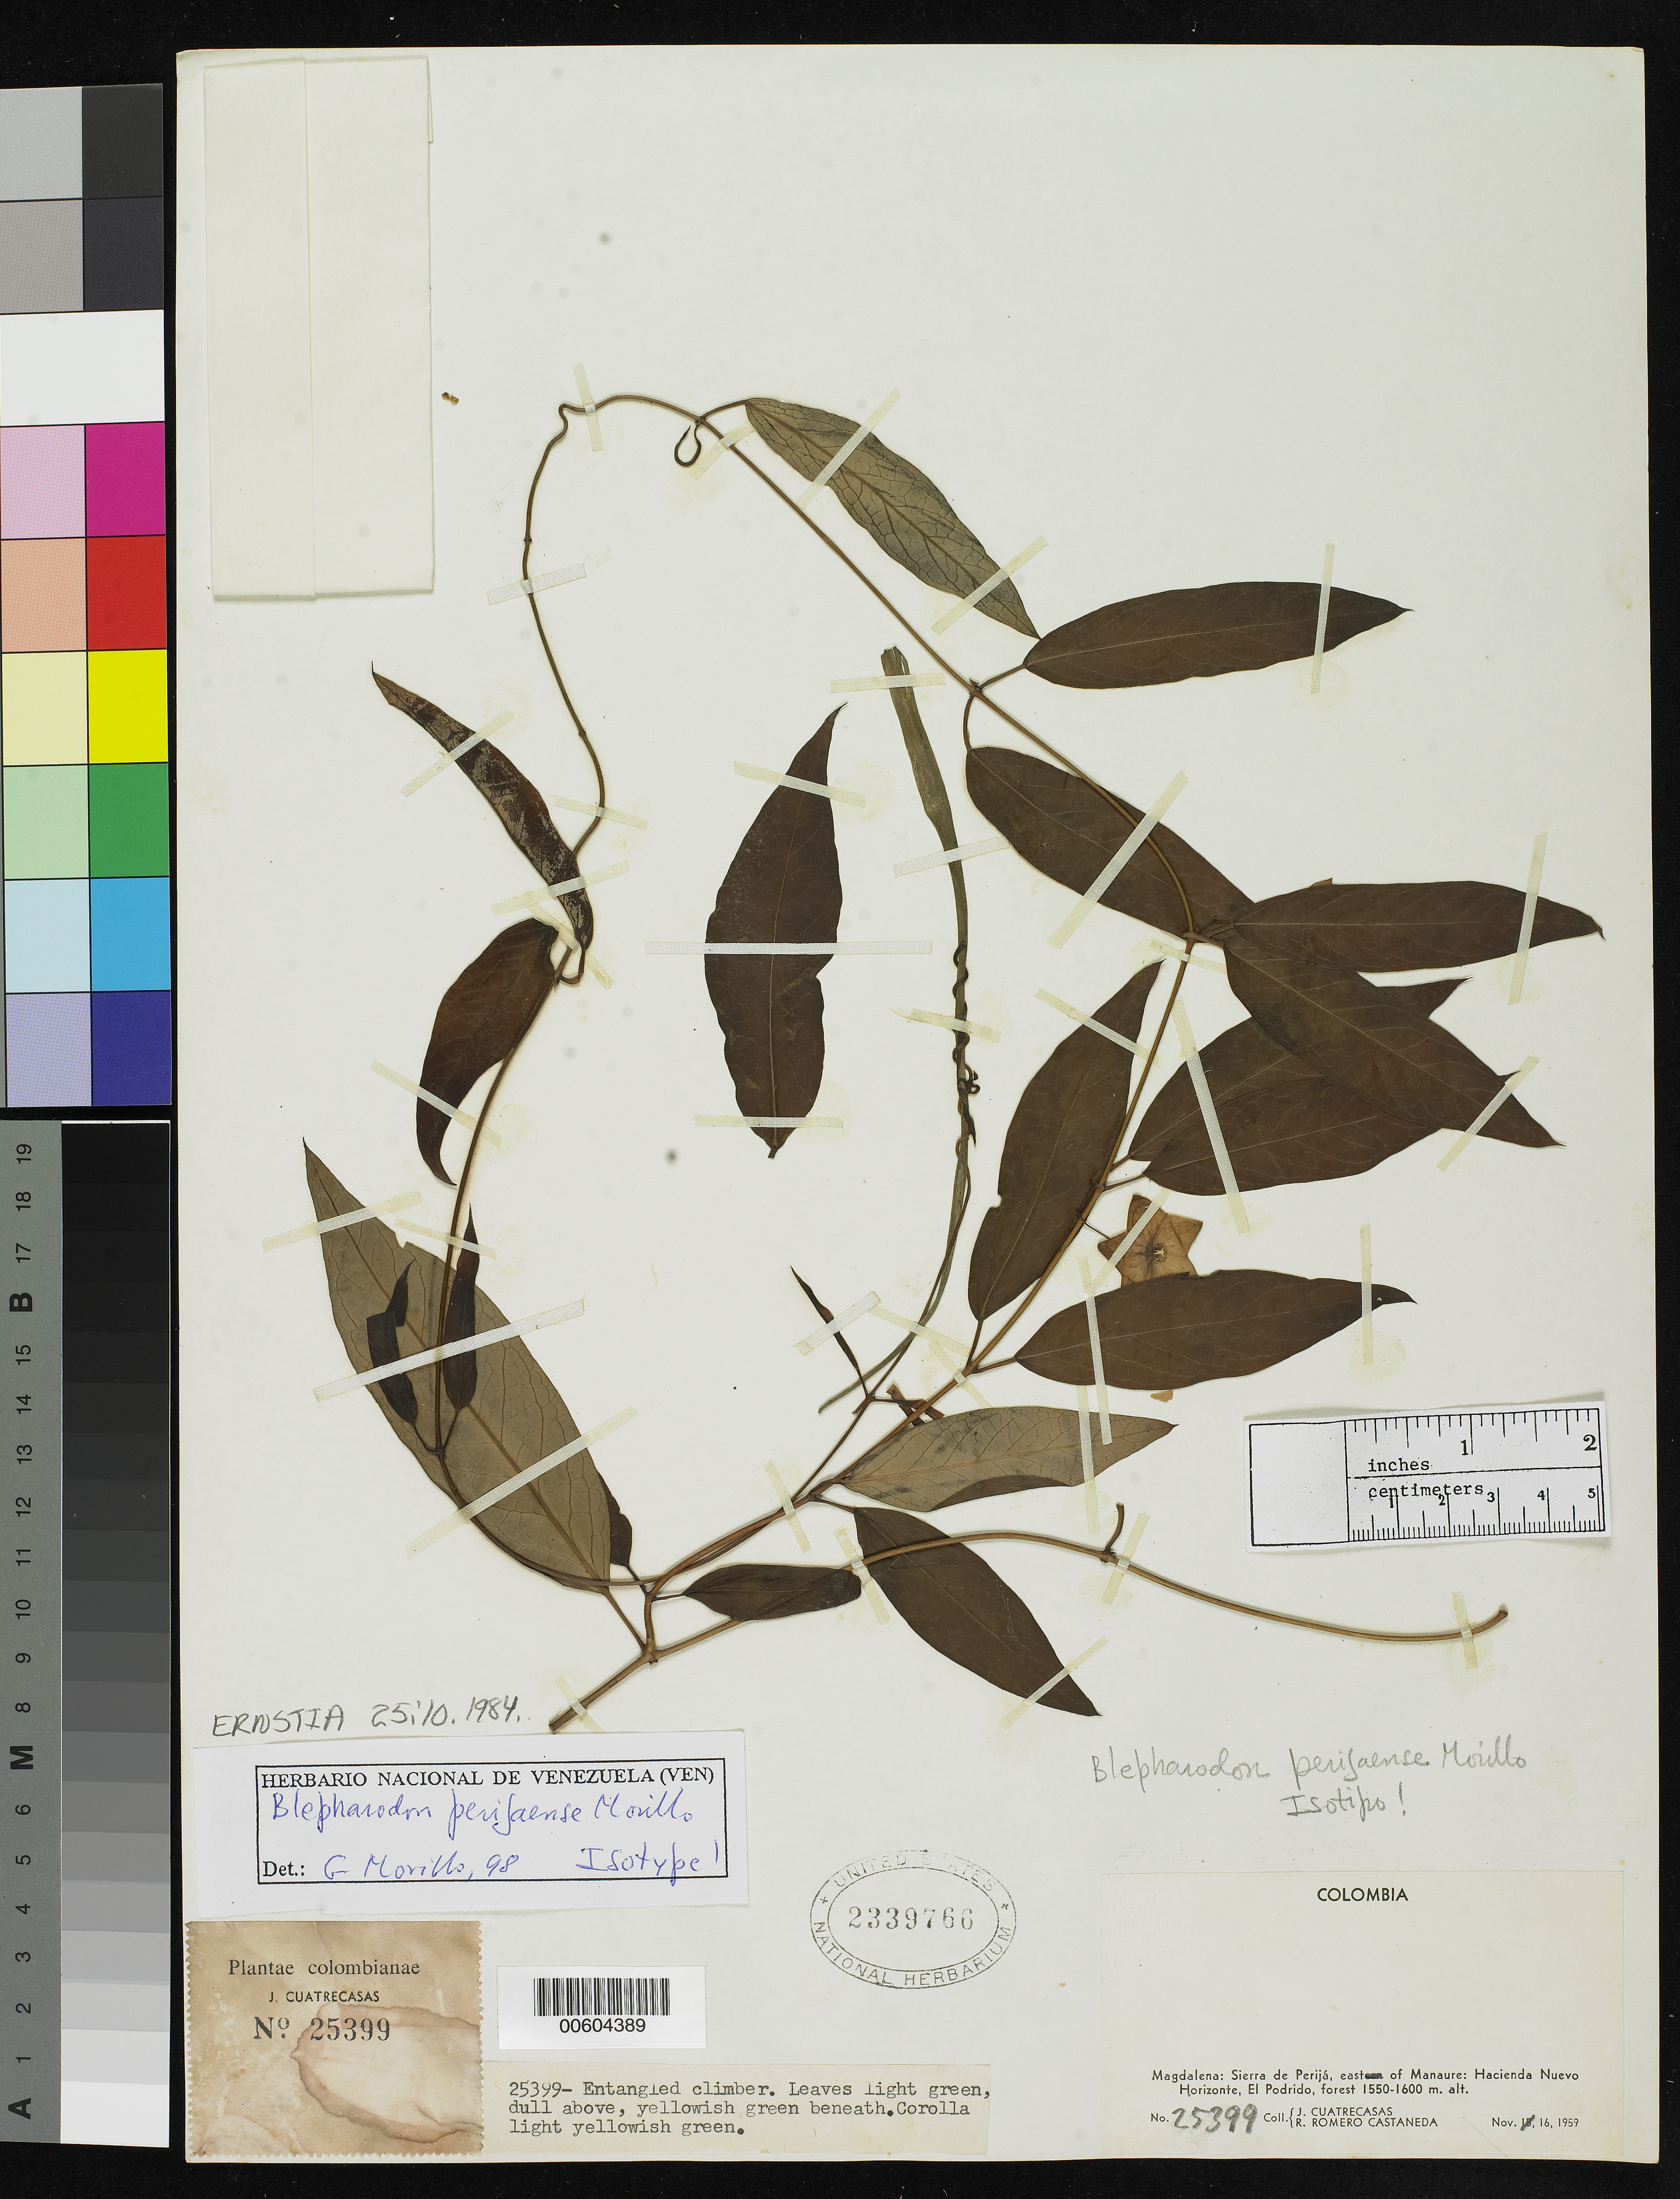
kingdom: Plantae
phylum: Tracheophyta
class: Magnoliopsida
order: Gentianales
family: Apocynaceae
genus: Blepharodon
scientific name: Blepharodon perijaense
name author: Morillo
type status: Isotype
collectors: J. Cuatrecasas & R. Romero Castañeda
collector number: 25399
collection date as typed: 16 Nov 1959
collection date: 1959-11-16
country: Colombia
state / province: Magdalena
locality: Sierra de Perija, E of Manaure, Hacienda Nuevo Horizonte, El Podrido.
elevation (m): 1550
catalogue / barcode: US 2339766